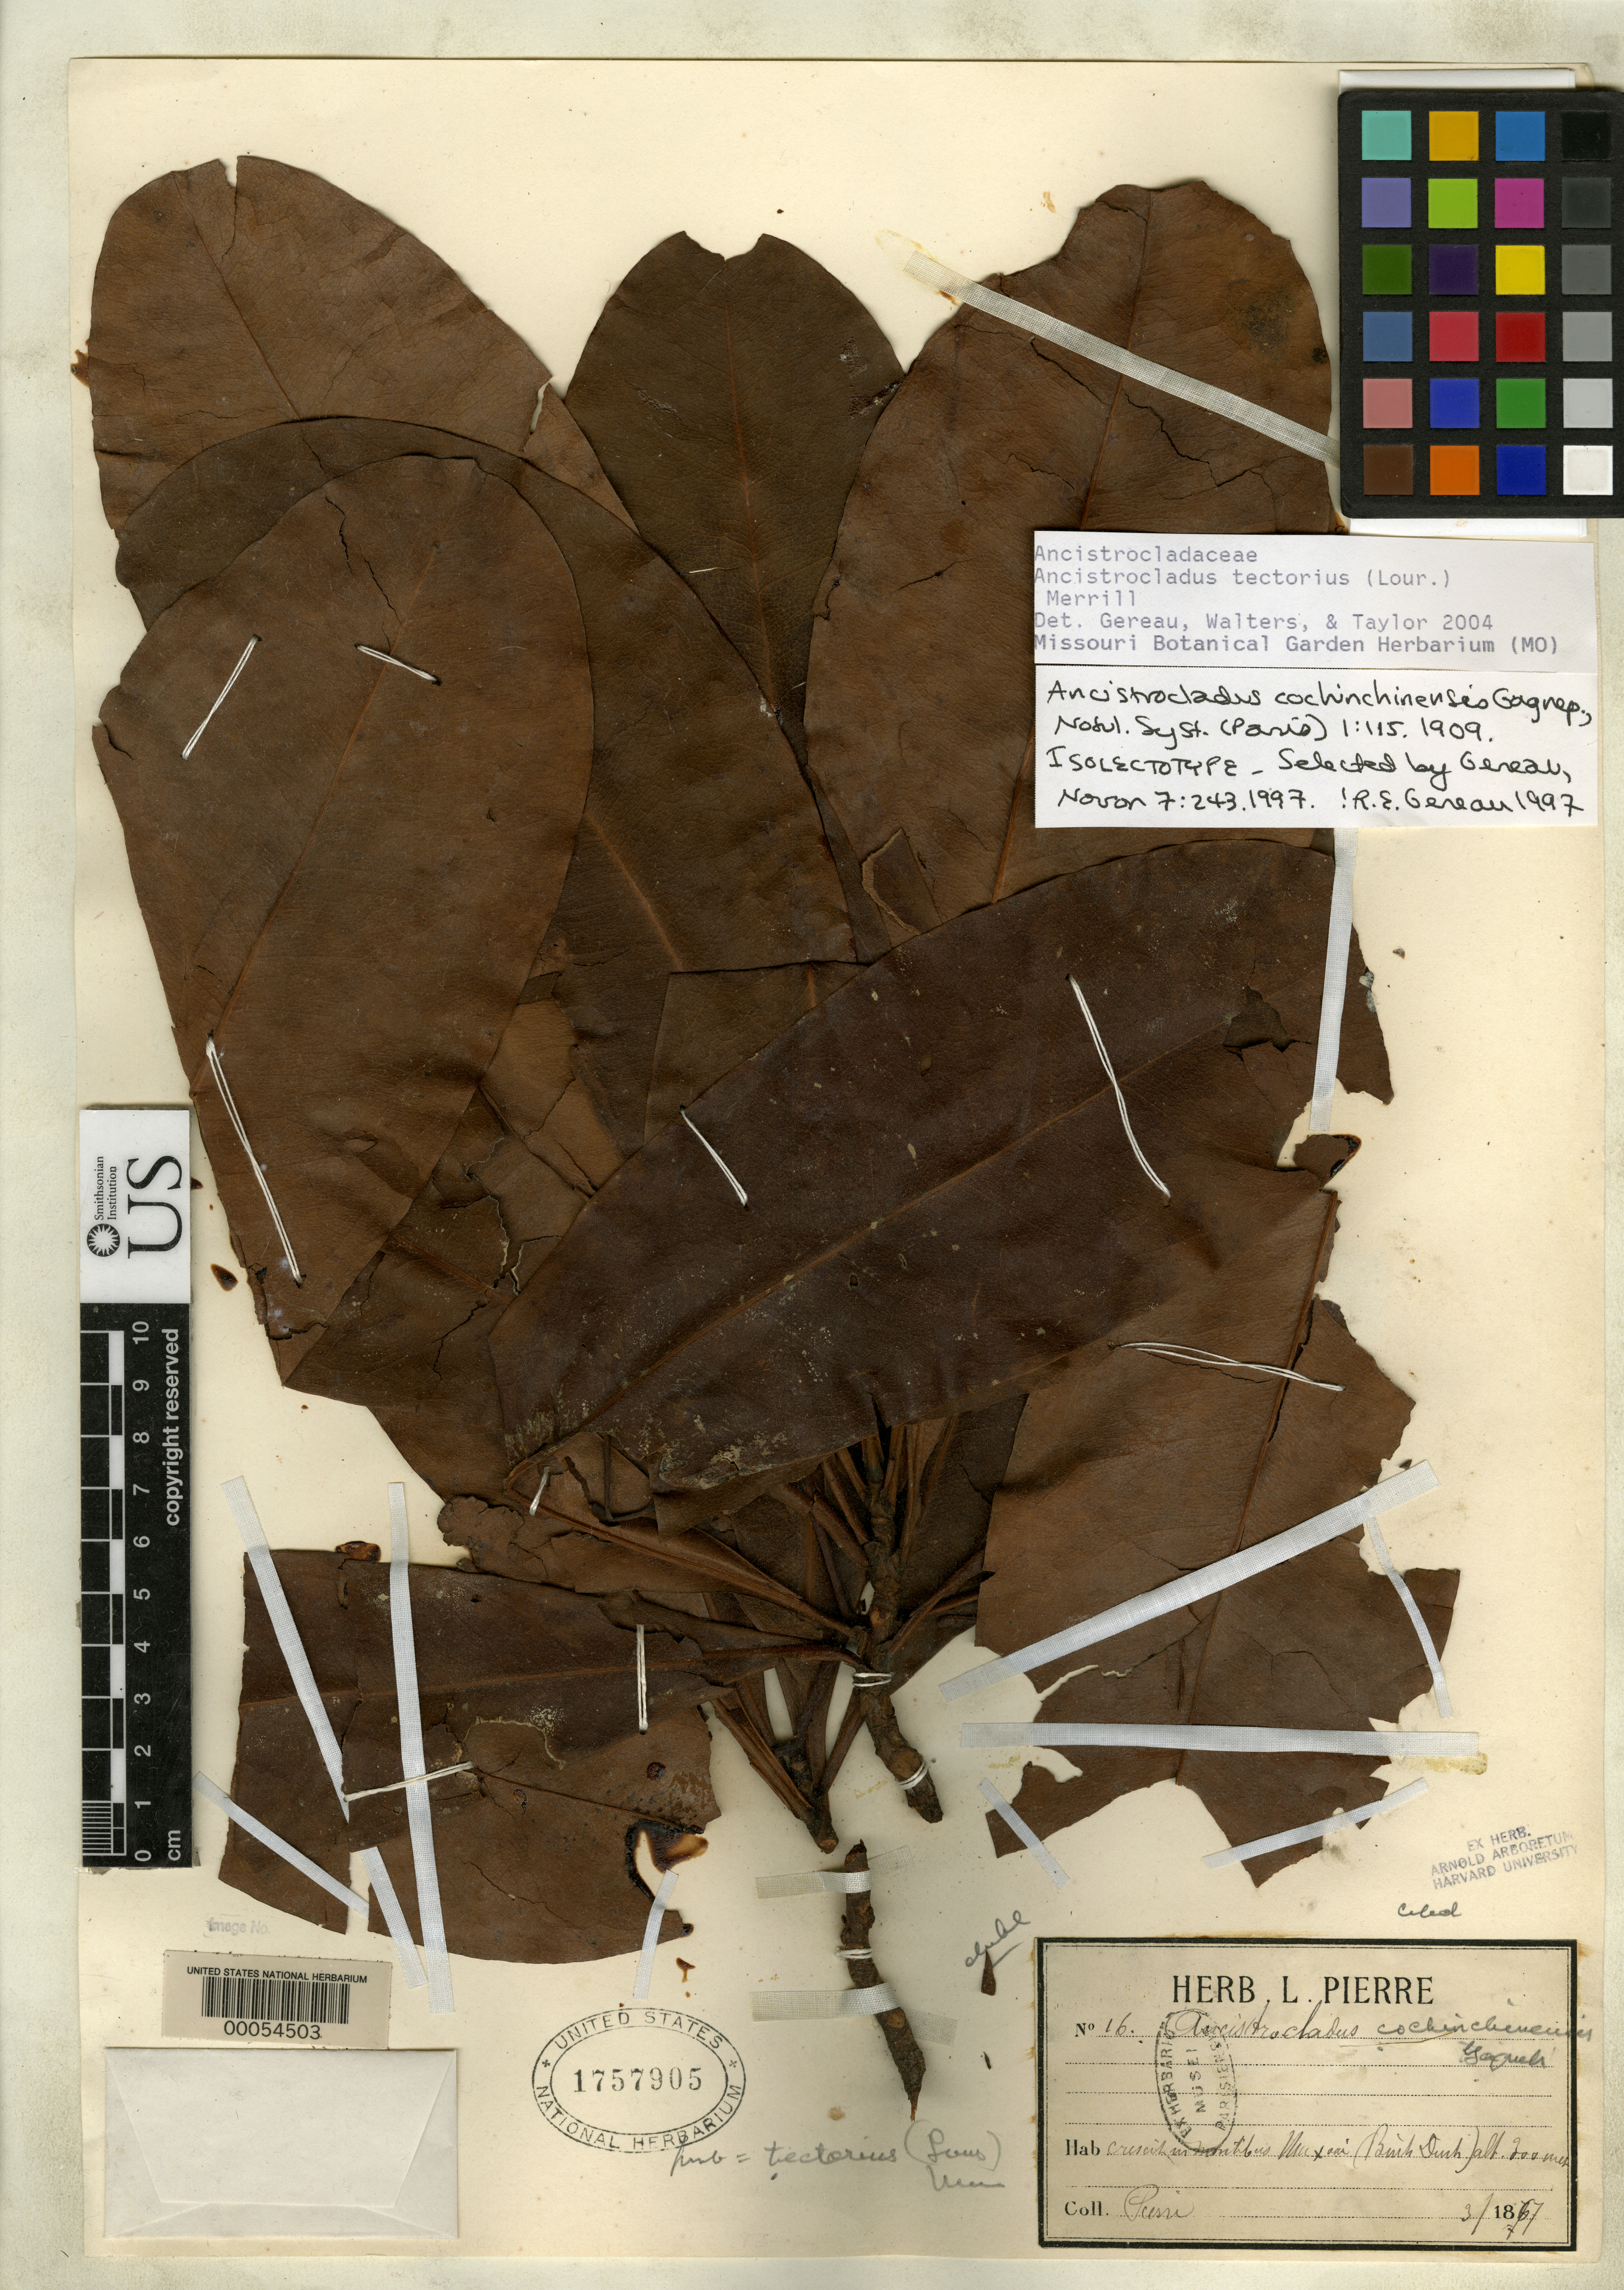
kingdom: Plantae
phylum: Tracheophyta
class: Magnoliopsida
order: Caryophyllales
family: Ancistrocladaceae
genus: Ancistrocladus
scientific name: Ancistrocladus cochinchinensis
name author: Gagnep.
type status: Isolectotype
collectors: J. Pierre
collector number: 16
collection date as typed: Mar 1867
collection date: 1867-03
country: Vietnam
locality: Crescit in montibus Mu xaai (Binh Dinh).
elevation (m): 300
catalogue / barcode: US 1757905